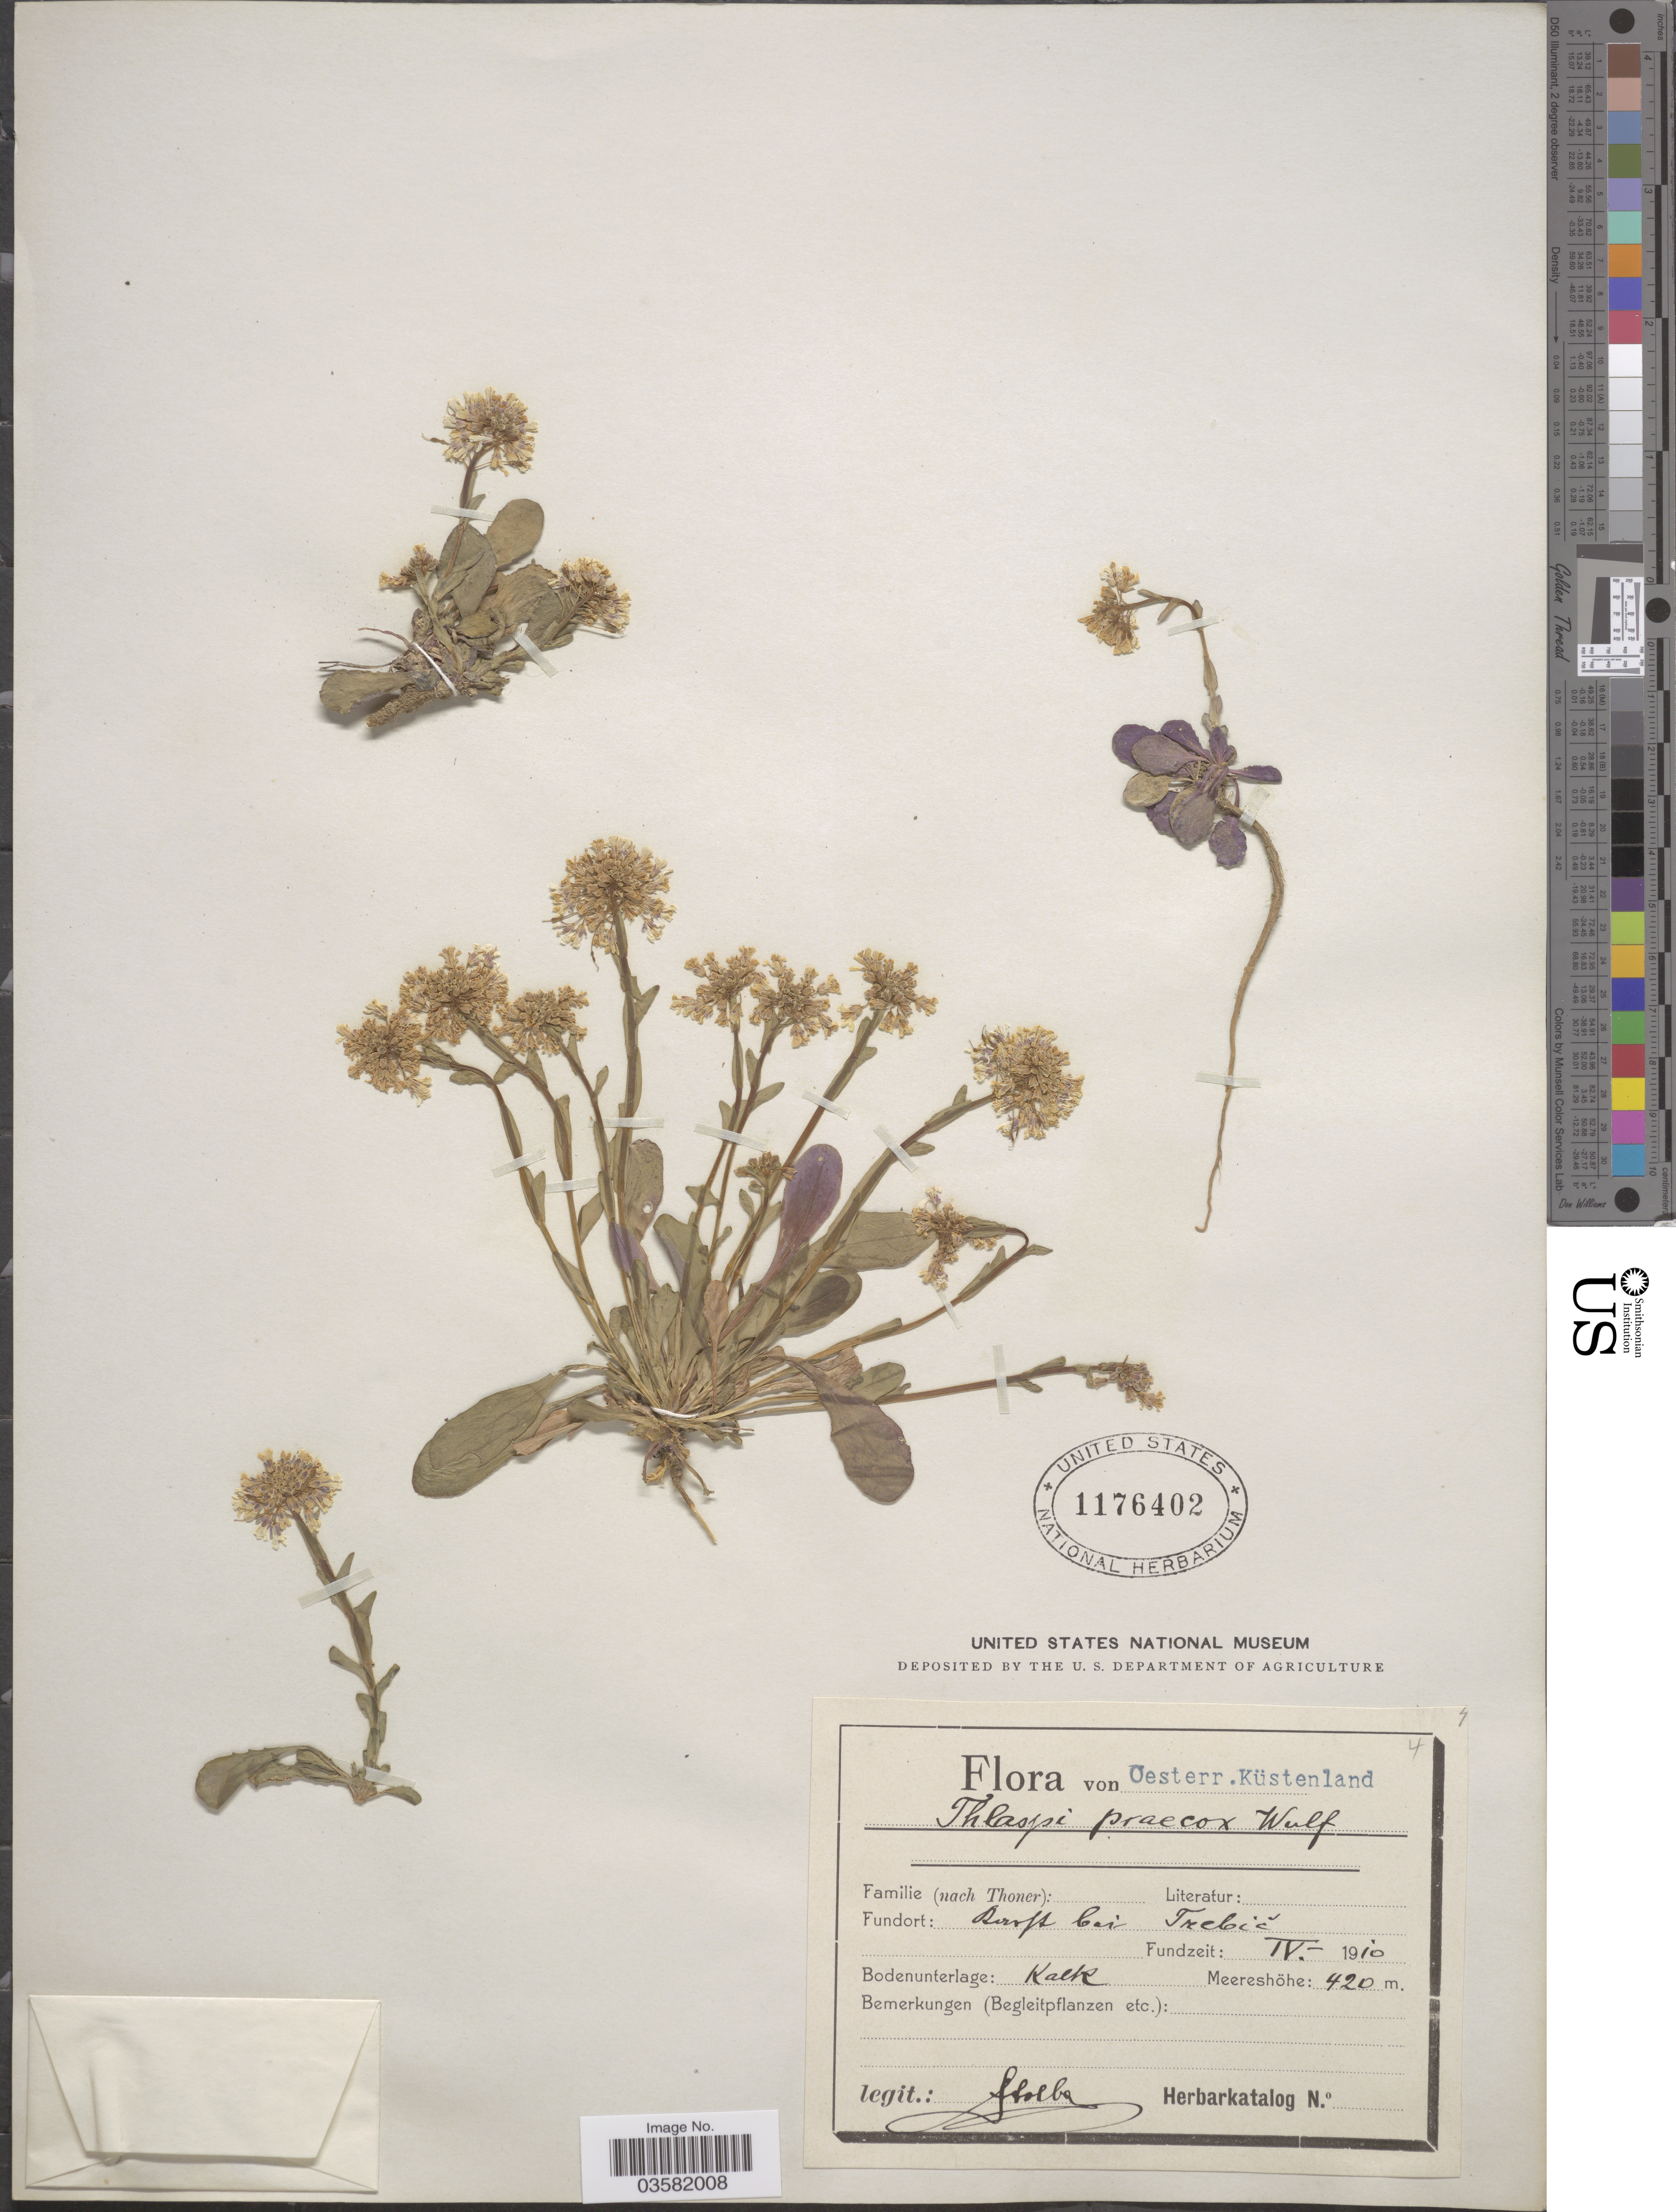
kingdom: Plantae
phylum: Tracheophyta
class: Magnoliopsida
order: Brassicales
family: Brassicaceae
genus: Thlaspi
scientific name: Thlaspi praecox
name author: Wulfen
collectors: Stolba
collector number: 4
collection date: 1910-04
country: Czechia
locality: Oesterr. Küstenland. Riroft [interpreted] bei Trebič.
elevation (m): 420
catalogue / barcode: US 1176402